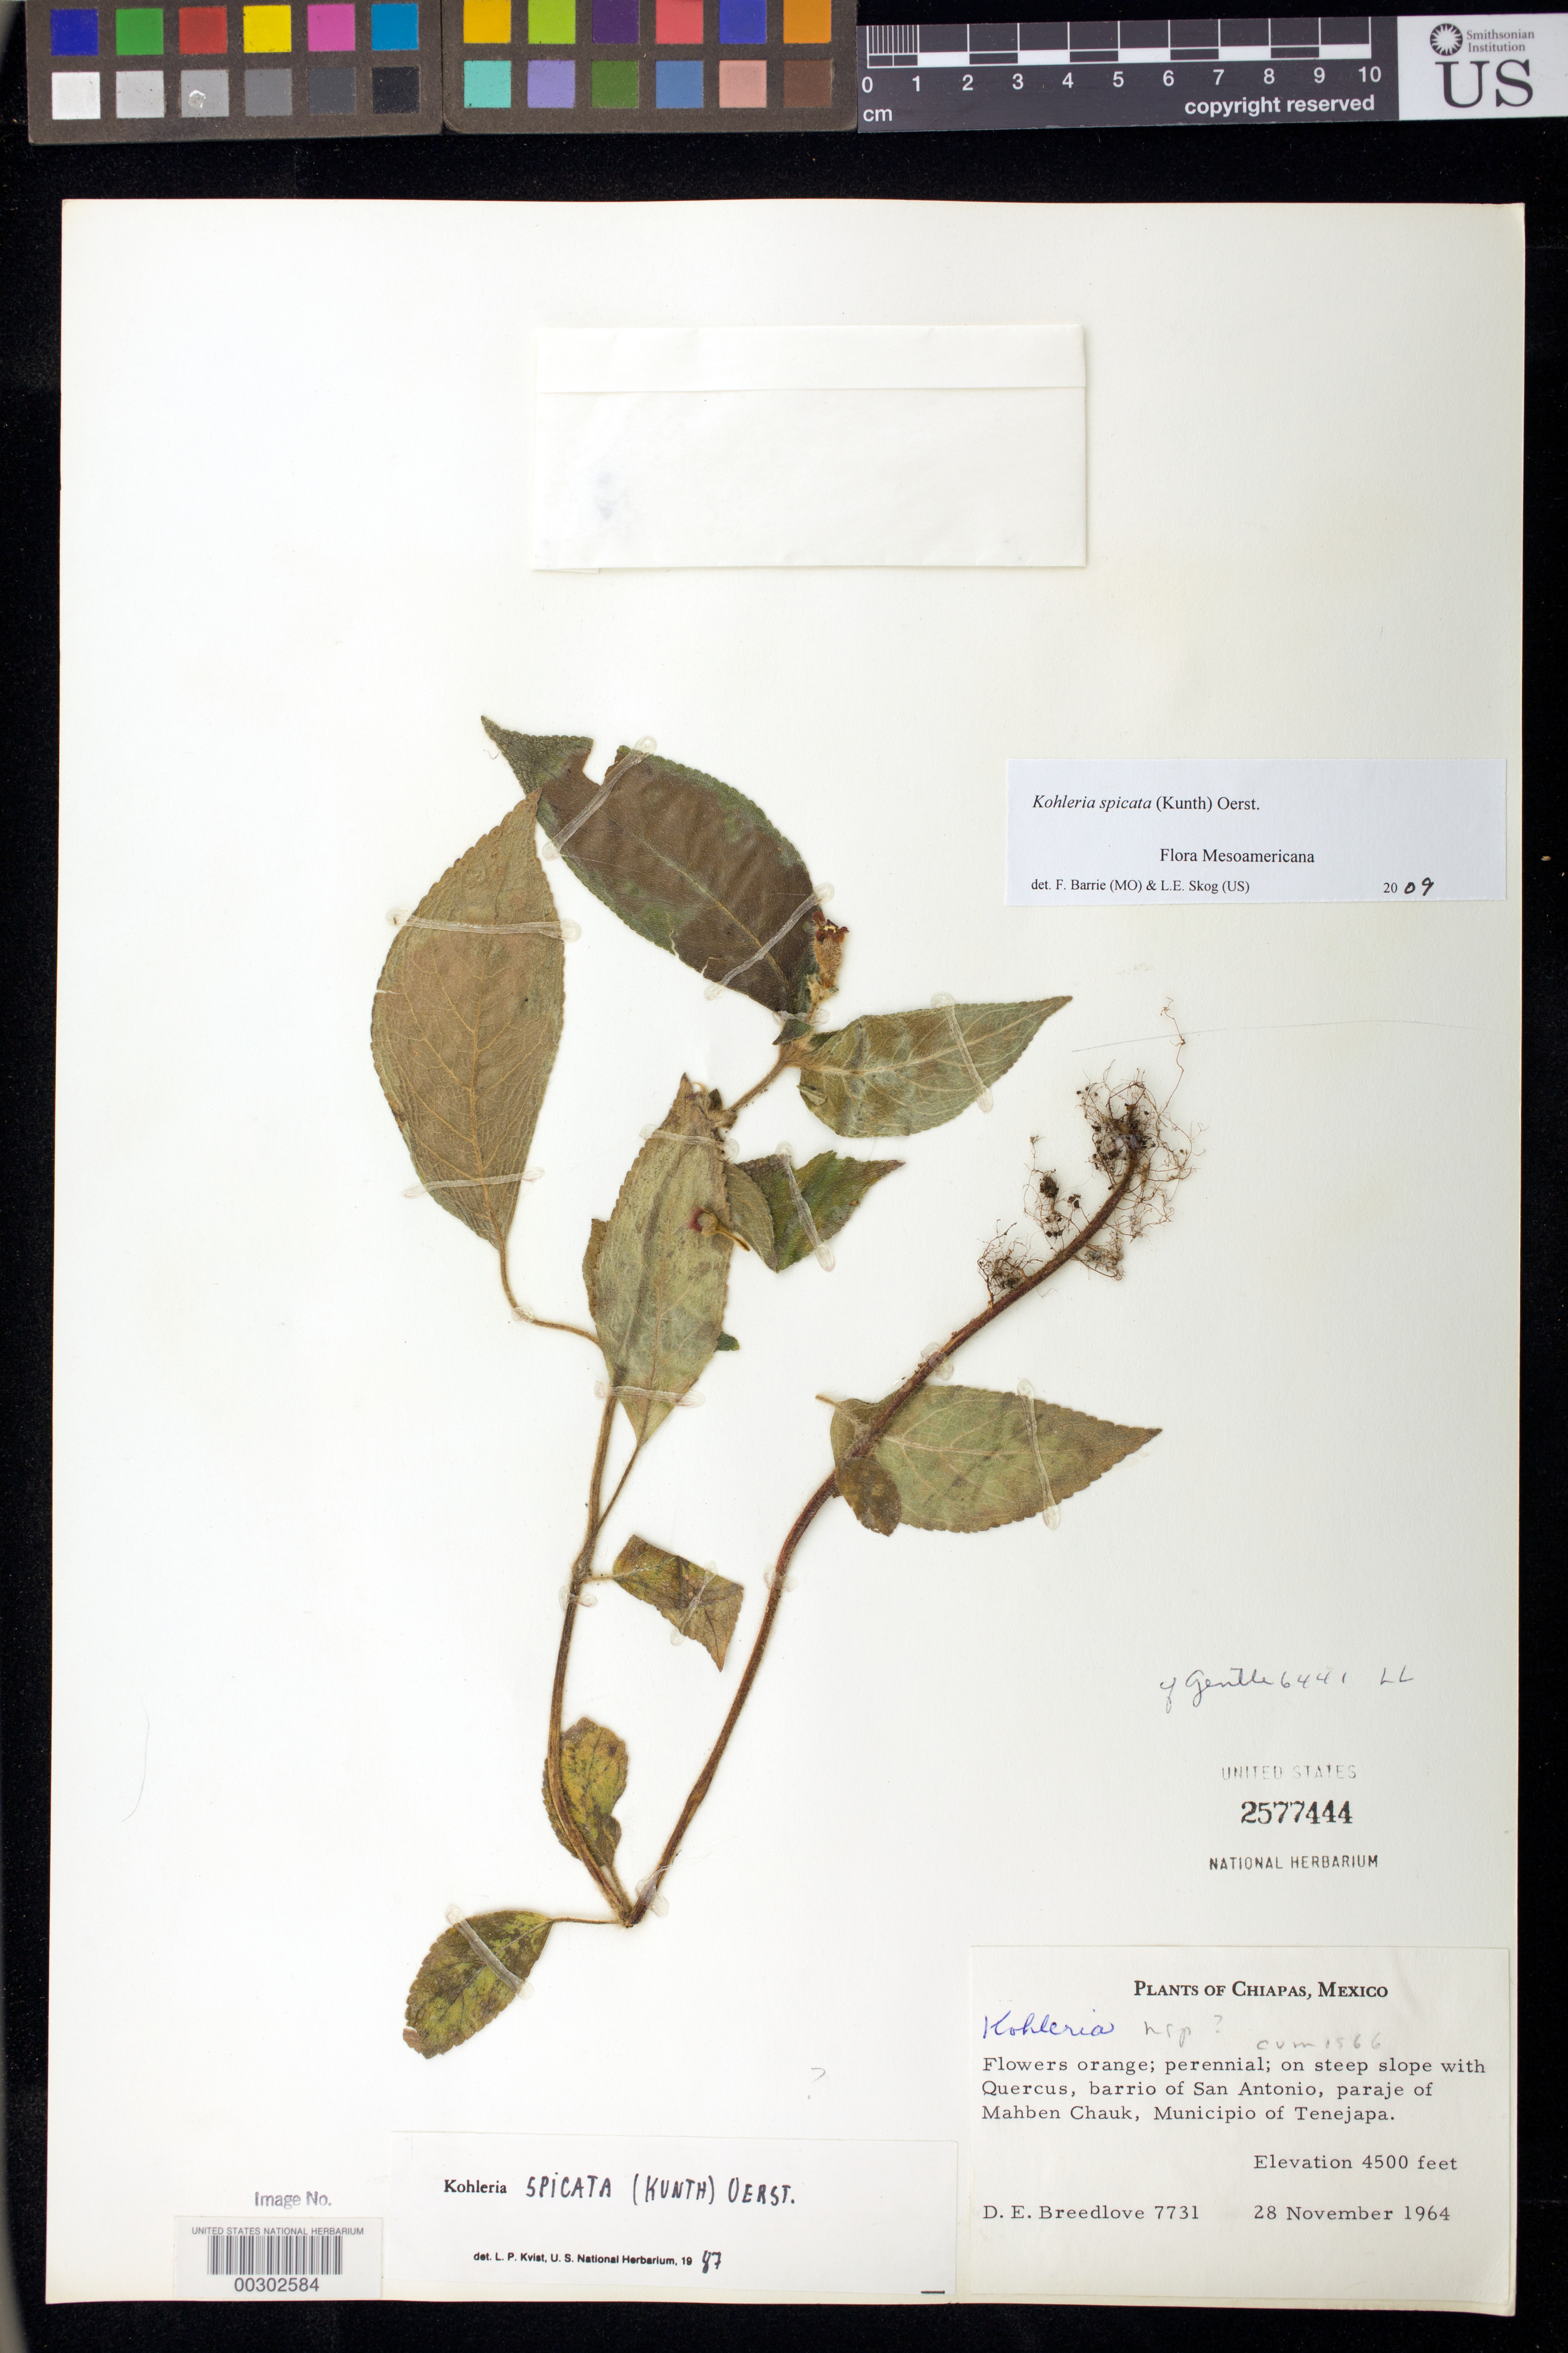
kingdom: Plantae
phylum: Tracheophyta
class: Magnoliopsida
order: Lamiales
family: Gesneriaceae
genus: Kohleria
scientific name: Kohleria spicata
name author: (Kunth) Oerst.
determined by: Skog, Laurence E.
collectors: D. E. Breedlove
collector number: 7731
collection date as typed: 28 Nov 1964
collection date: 1964-11-28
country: Mexico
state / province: Chiapas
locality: Mpio. of Tenejapa, barrio of San Antonio, paraje of Mahben Chauk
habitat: On steep slope with Quercus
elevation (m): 1372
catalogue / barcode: US 2577444